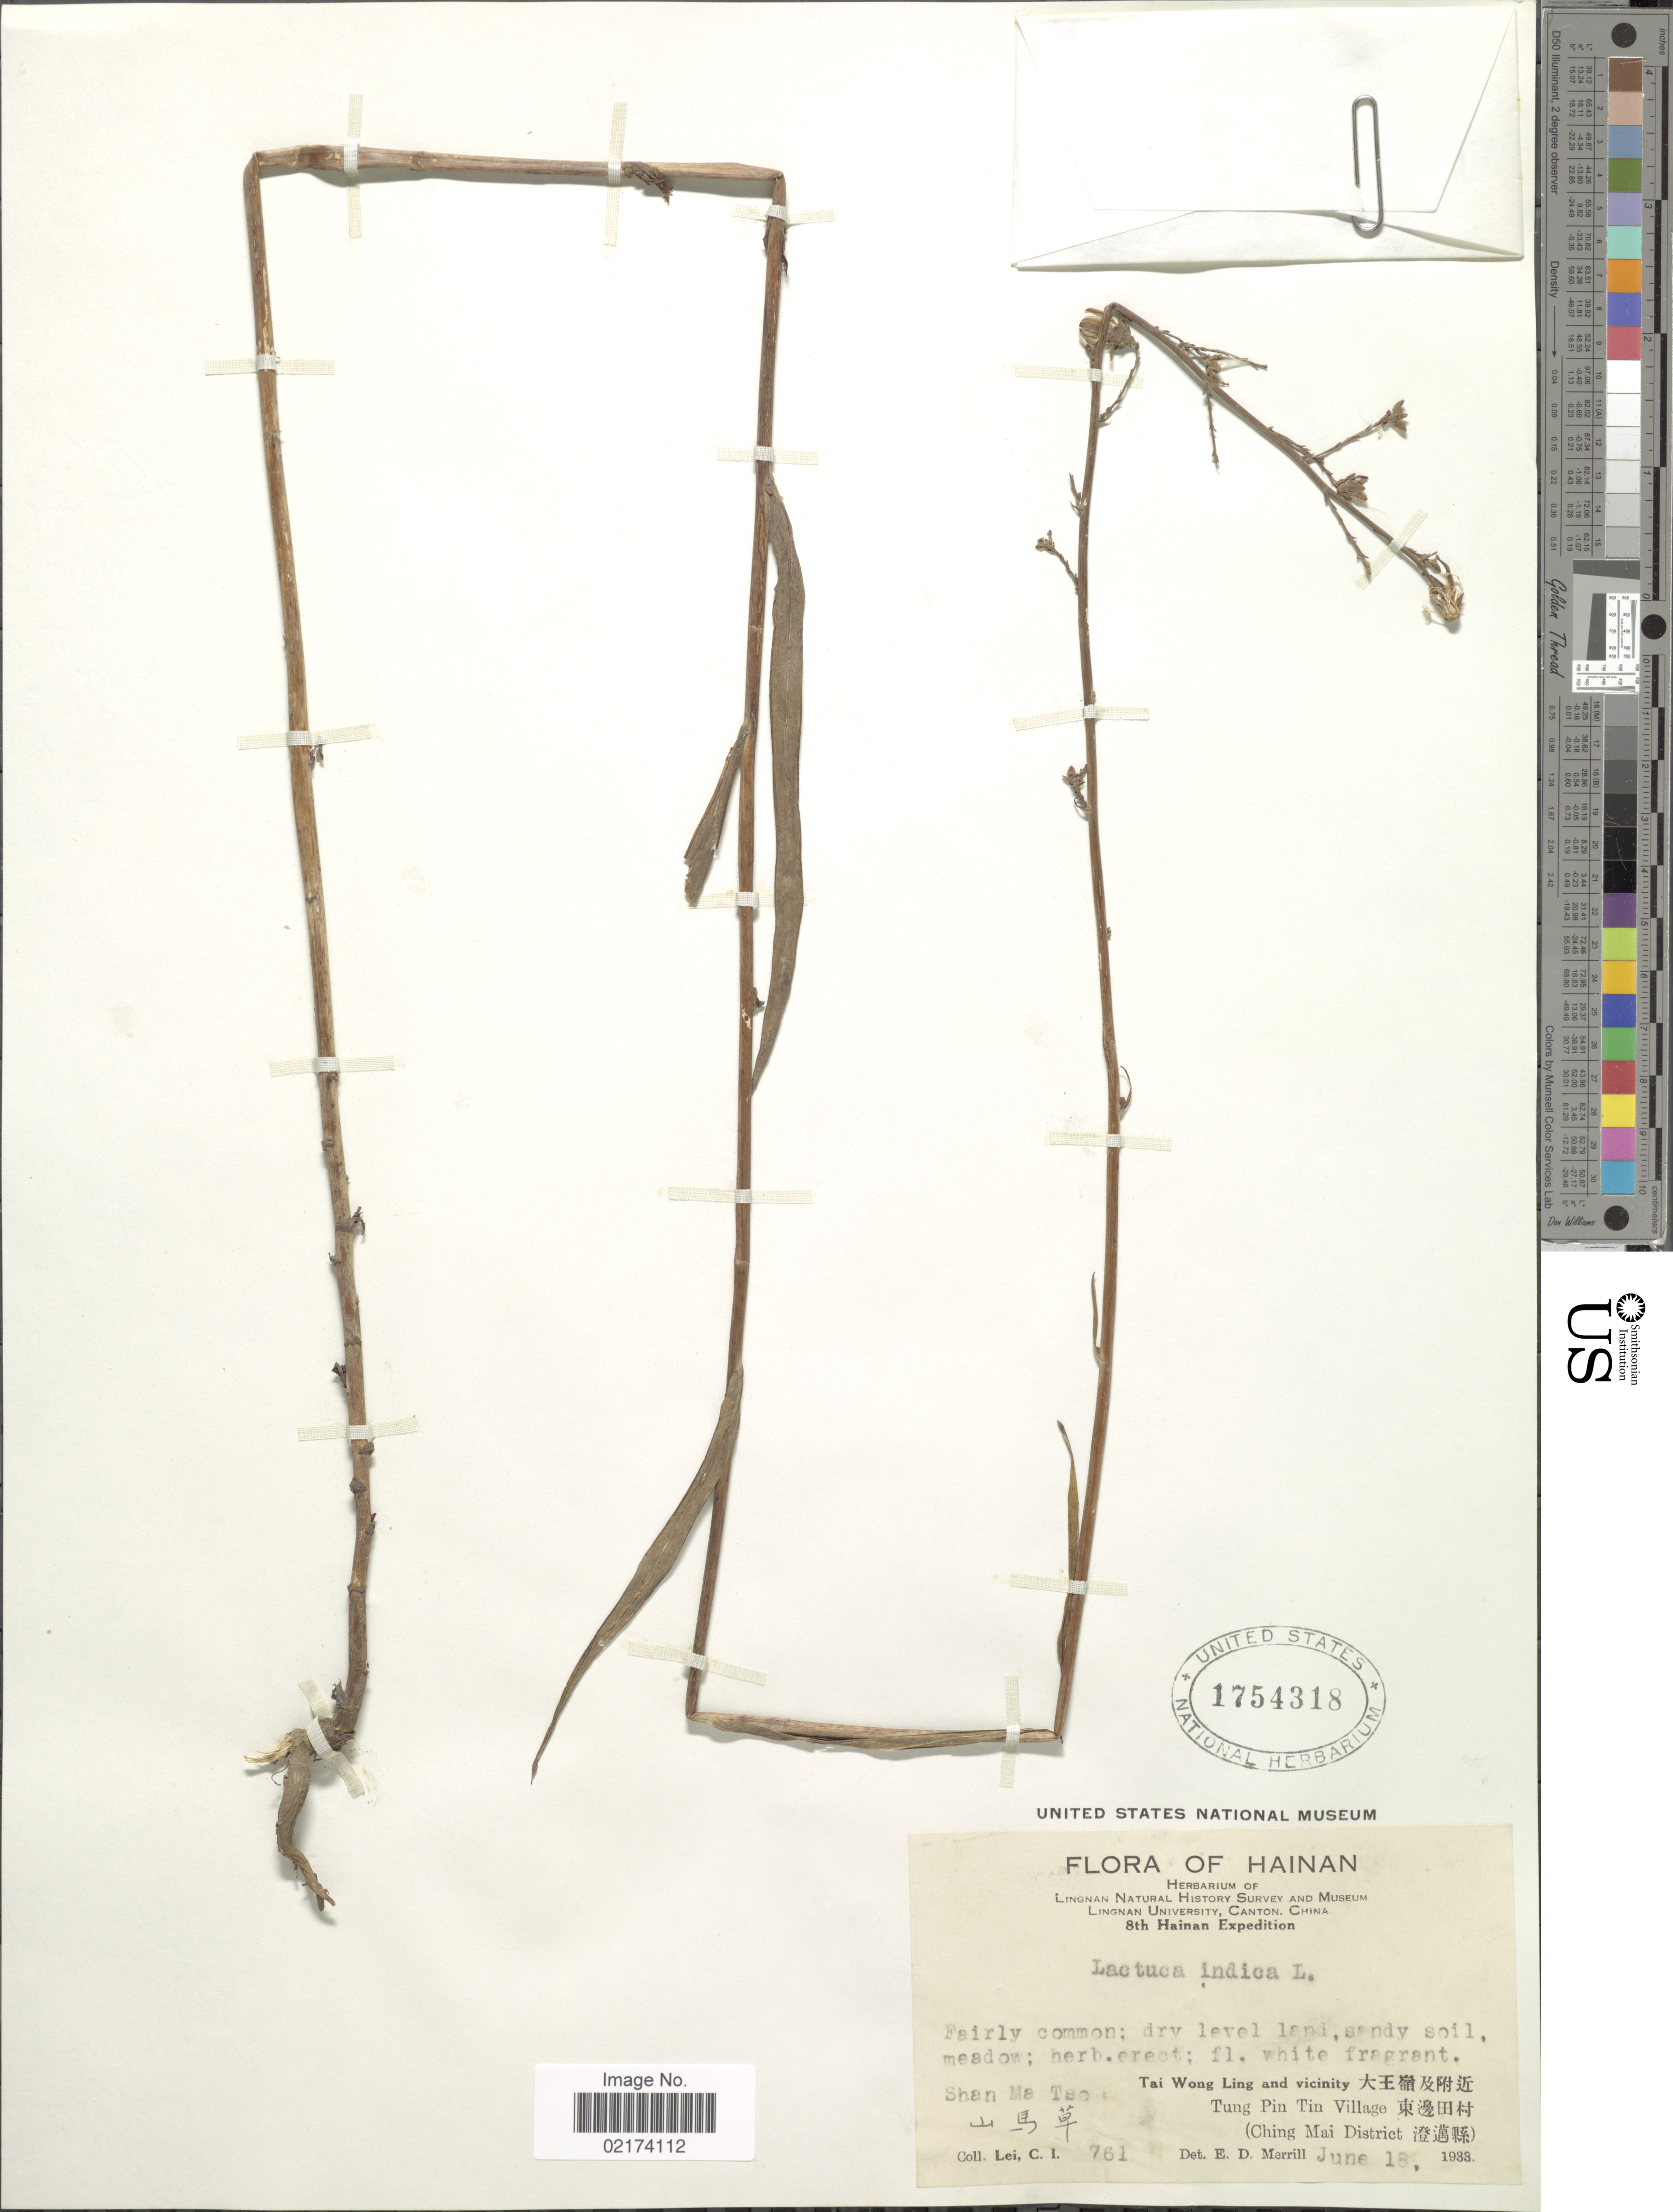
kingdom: Plantae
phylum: Tracheophyta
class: Magnoliopsida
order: Asterales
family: Asteraceae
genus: Lactuca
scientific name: Lactuca indica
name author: L.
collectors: C. I. Lei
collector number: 761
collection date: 1933-06-18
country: China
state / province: Hainan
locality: Tai Wong Ling and vicinity, Tung Pin Tin Village (Ching Mai District), Shan Ma Tso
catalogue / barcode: US 1754318